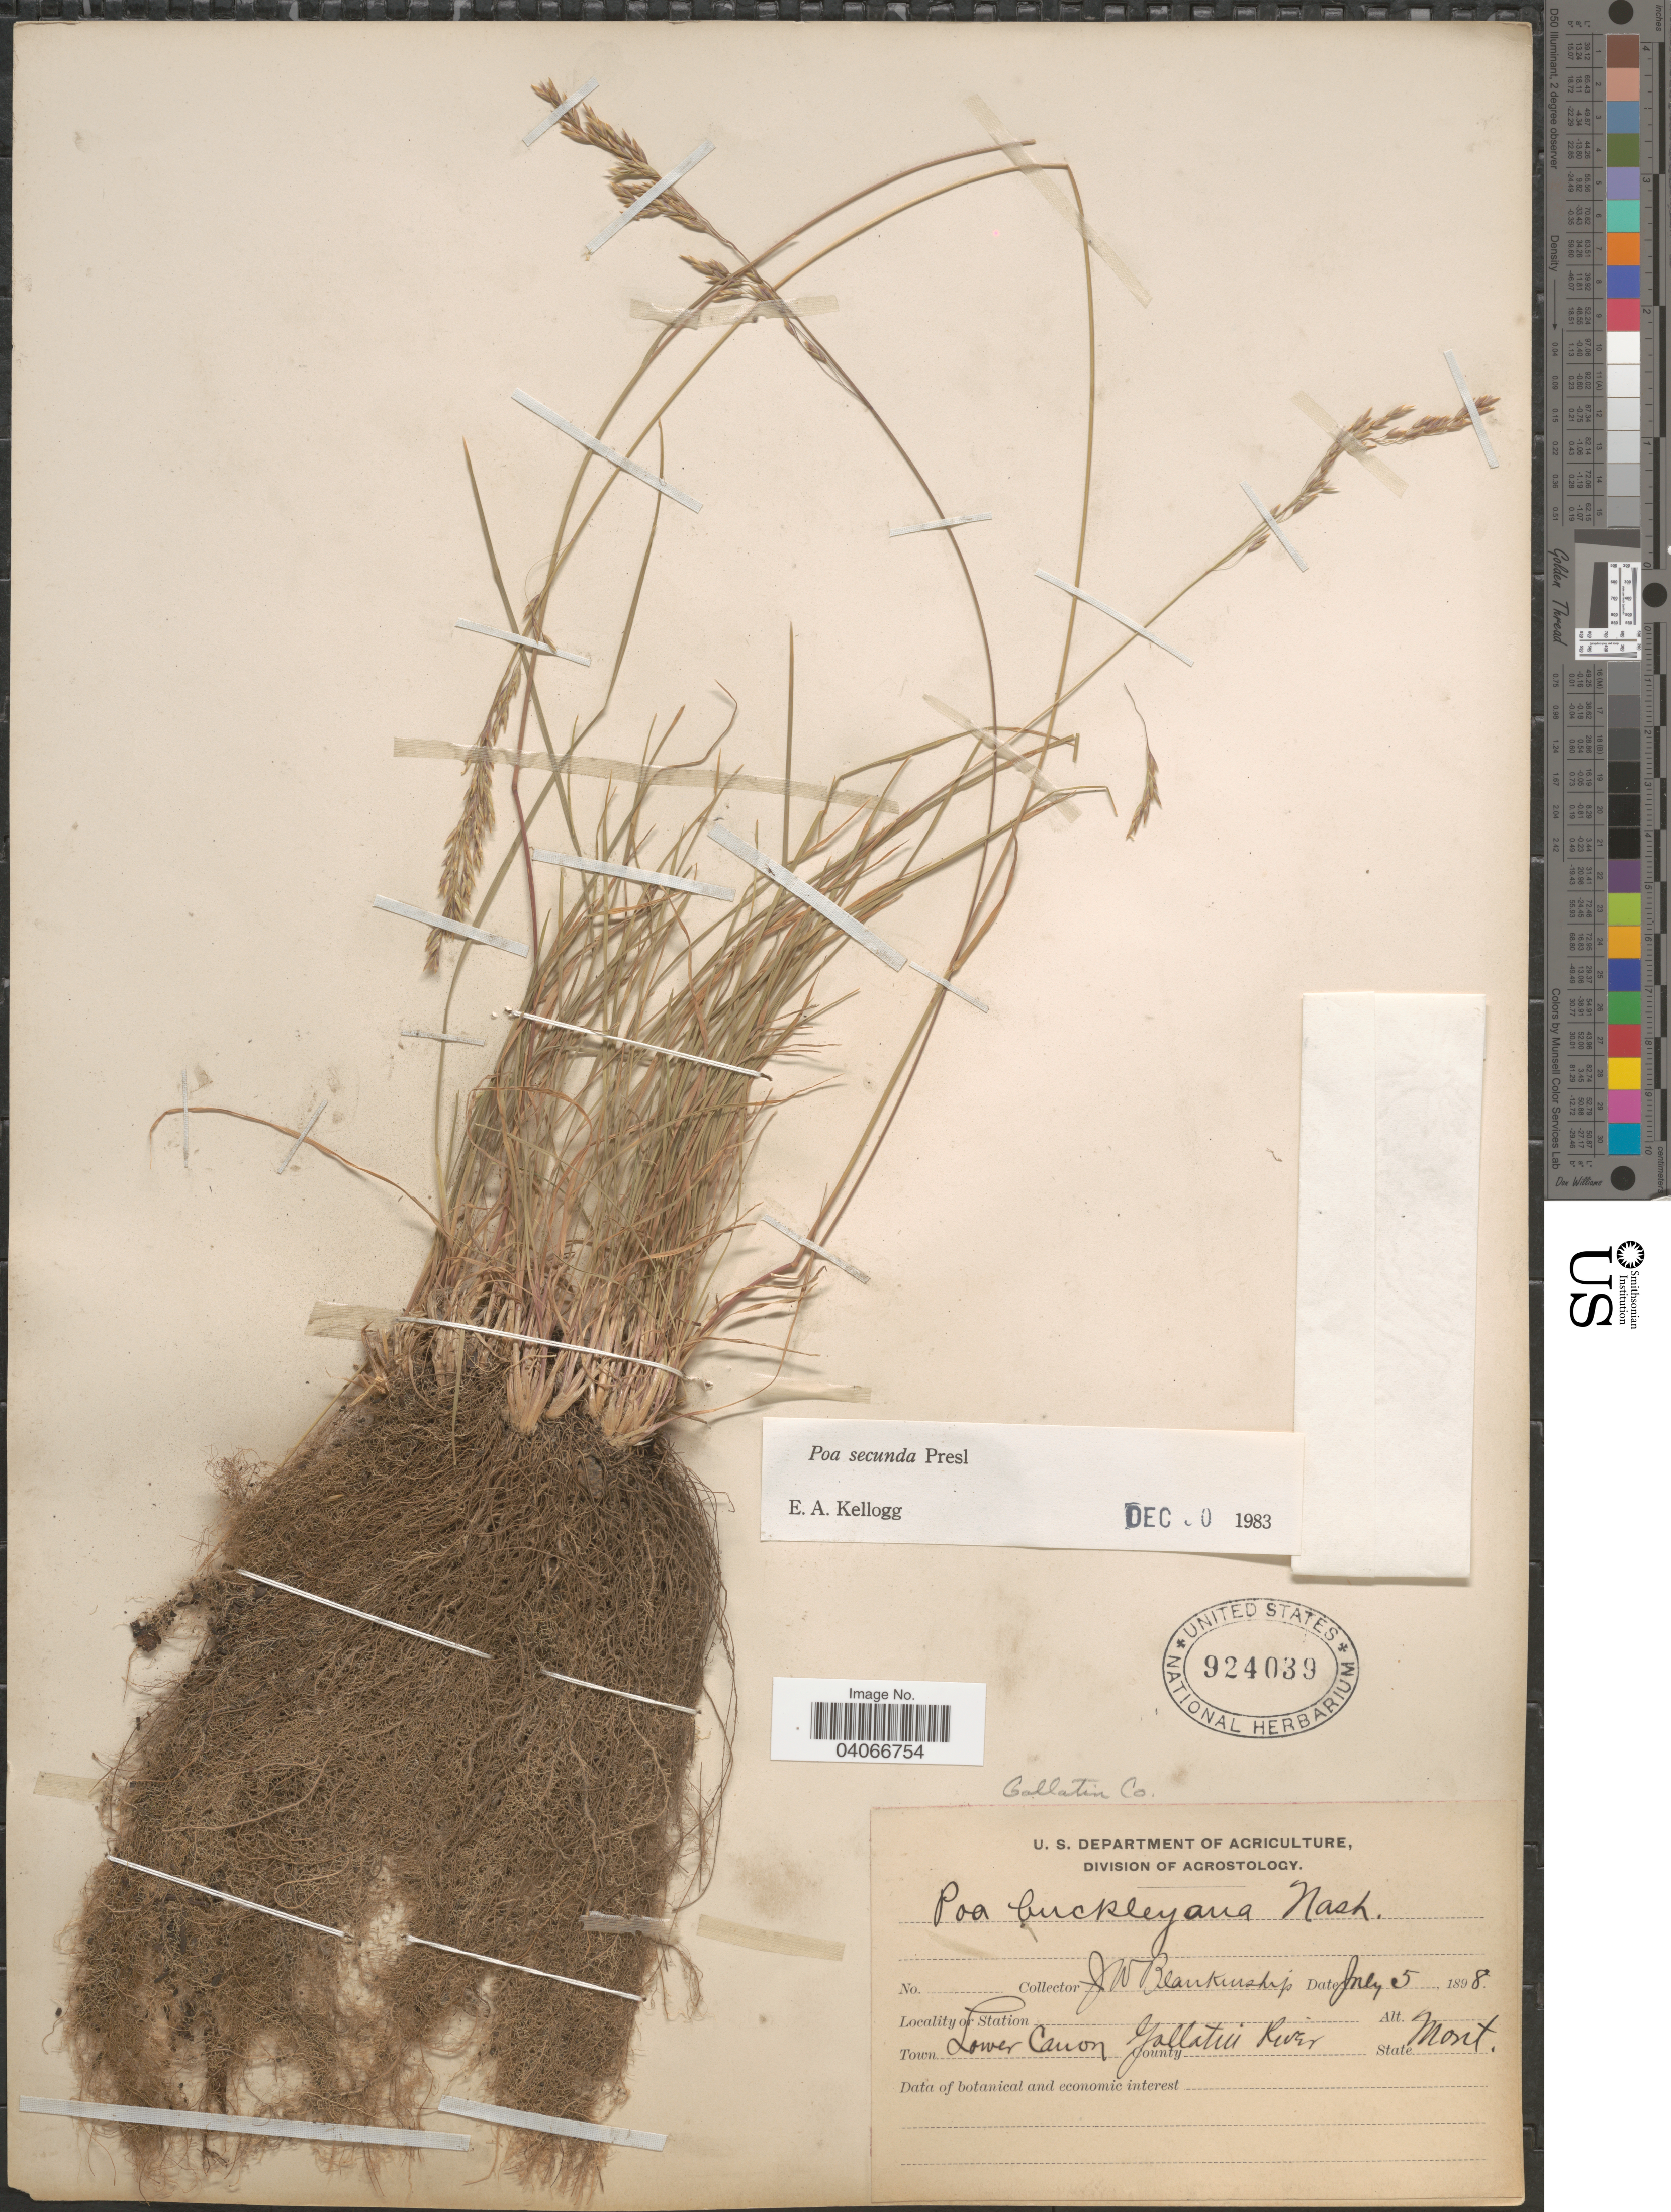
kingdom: Plantae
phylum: Tracheophyta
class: Liliopsida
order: Poales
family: Poaceae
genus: Poa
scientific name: Poa secunda subsp. secunda var. scabrella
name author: (Thurb.) Soreng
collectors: J. W. Blankinship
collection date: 1898-07-05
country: United States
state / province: Montana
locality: Gallatin Co. Town Lower Canon County Gallatin River.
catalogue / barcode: US 924039